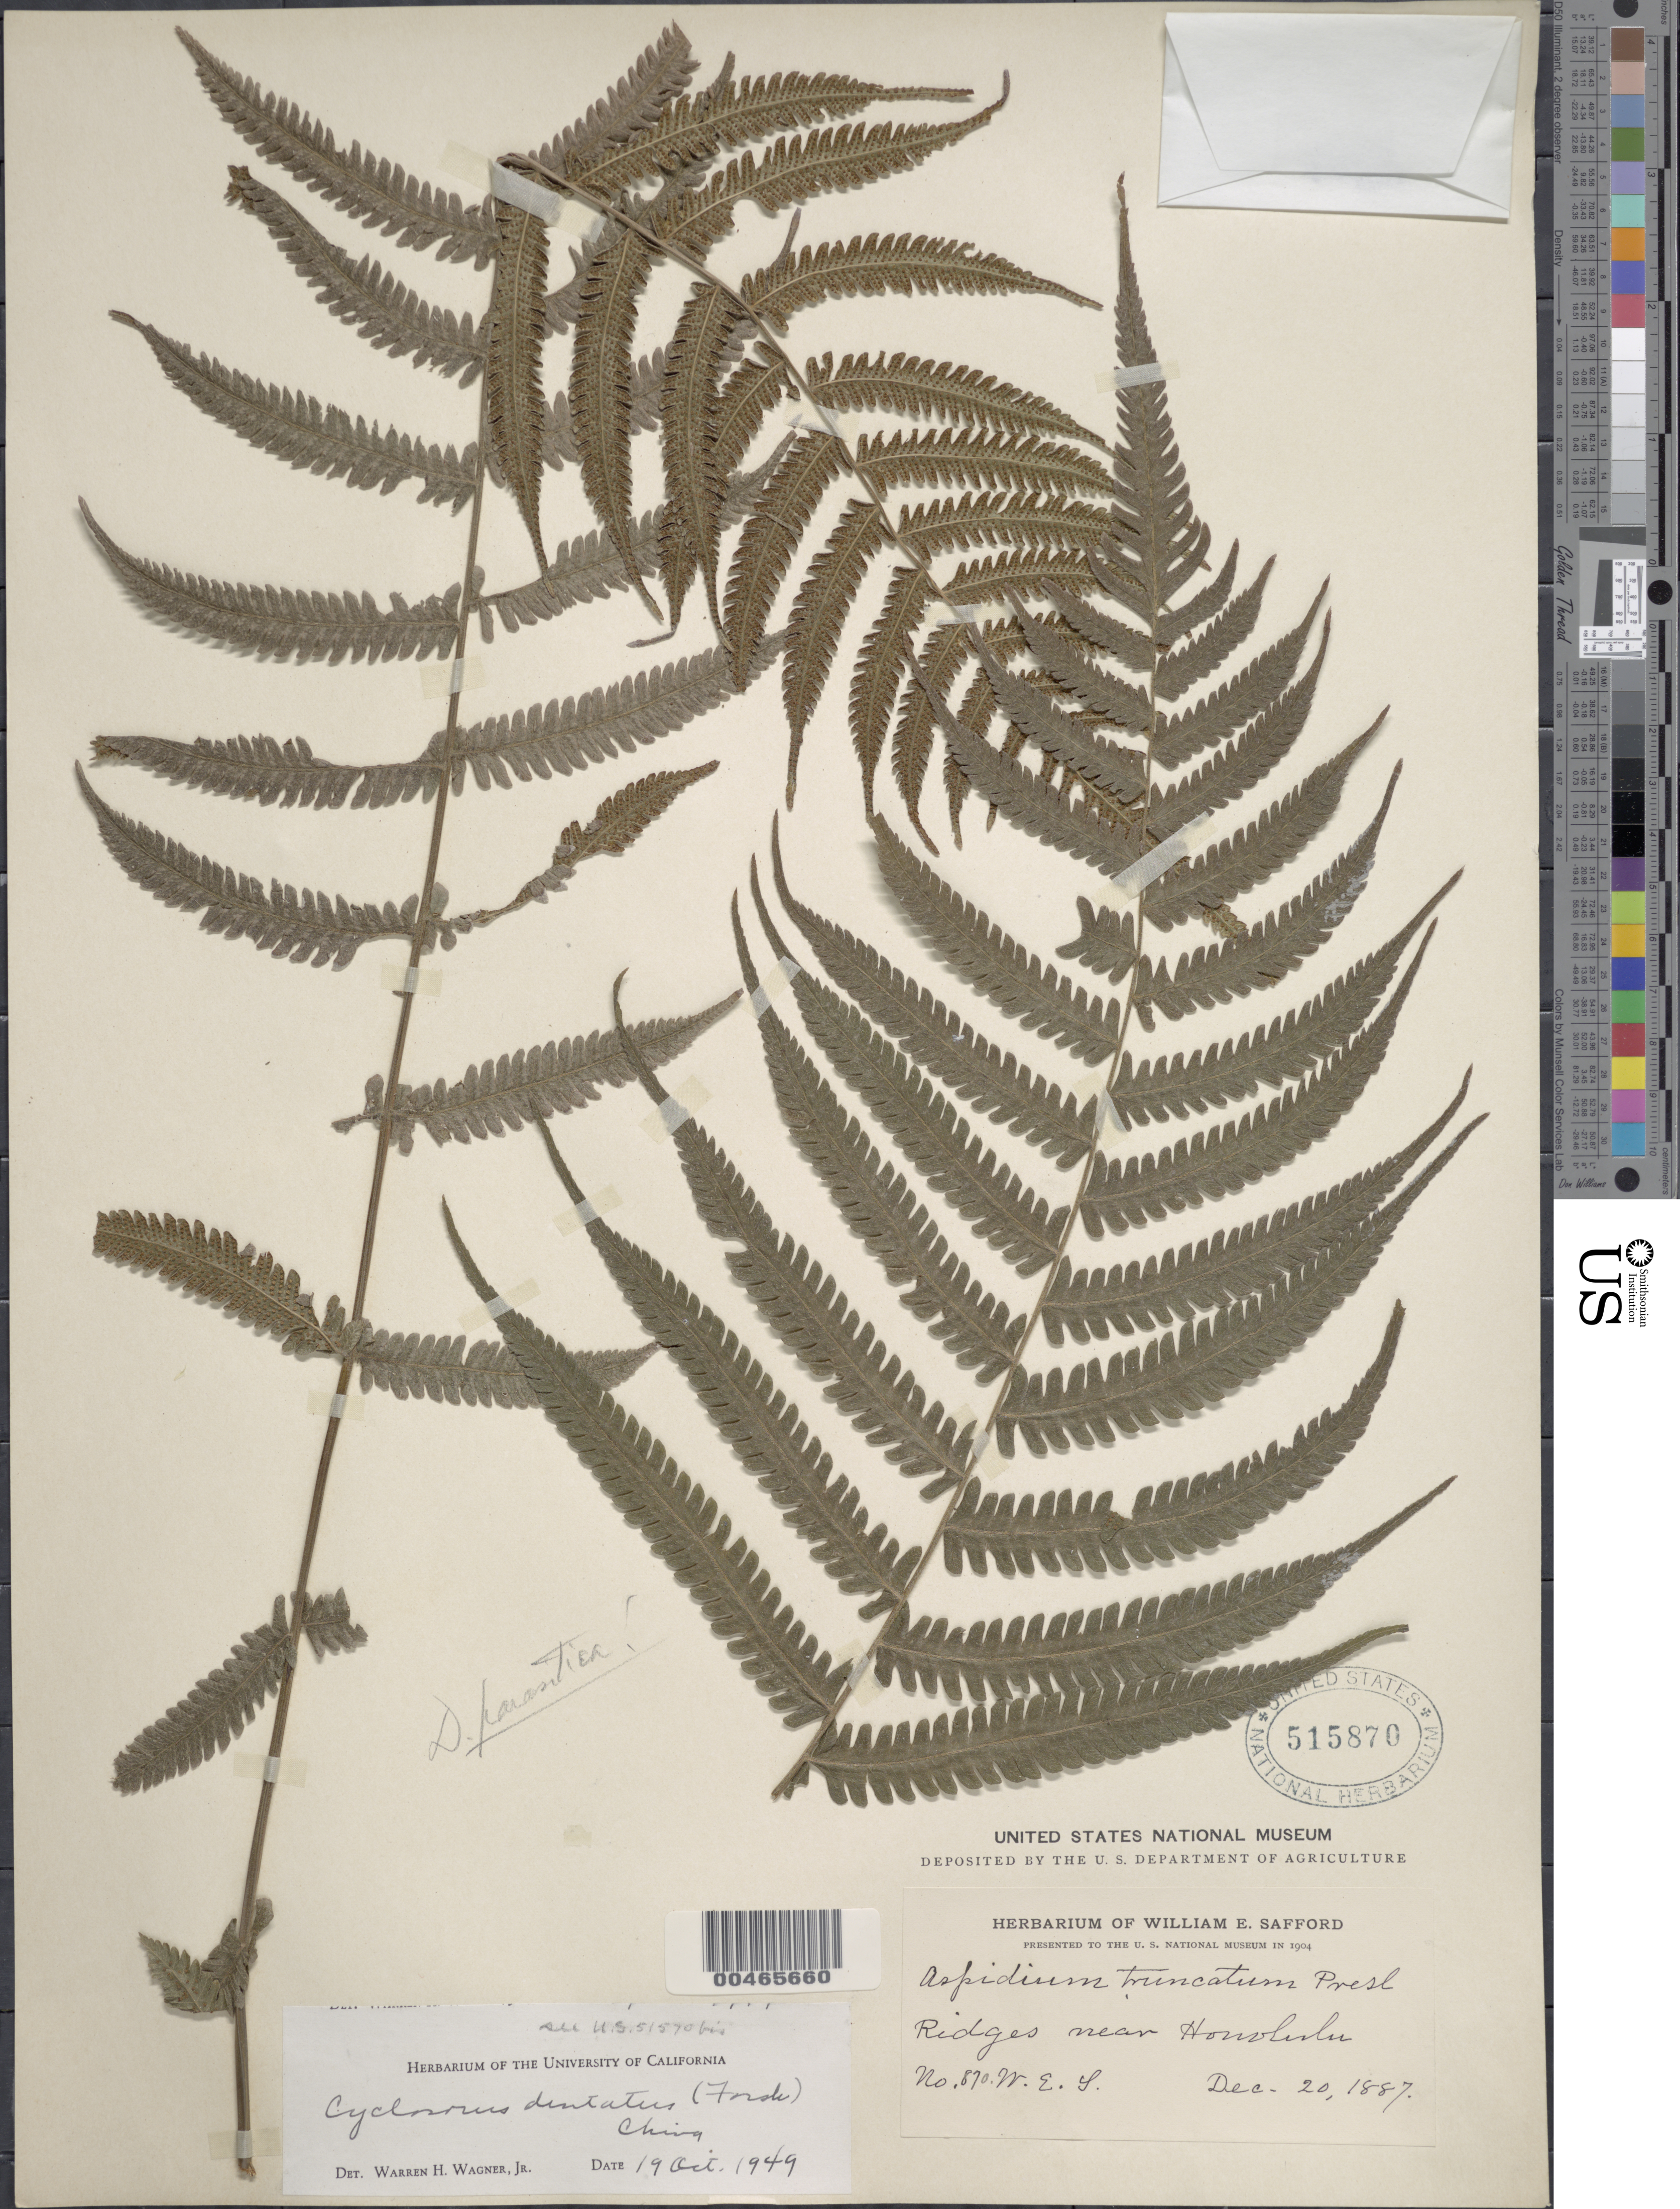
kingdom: Plantae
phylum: Tracheophyta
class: Polypodiopsida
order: Polypodiales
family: Thelypteridaceae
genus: Christella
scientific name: Christella dentata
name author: (Forssk.) Brownsey & Jermy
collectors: W. E. Safford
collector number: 870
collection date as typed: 20 Dec 1887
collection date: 1887-12-20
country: United States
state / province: Hawaii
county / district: Honolulu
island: Oahu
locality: Ridges near Honolulu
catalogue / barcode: US 515870